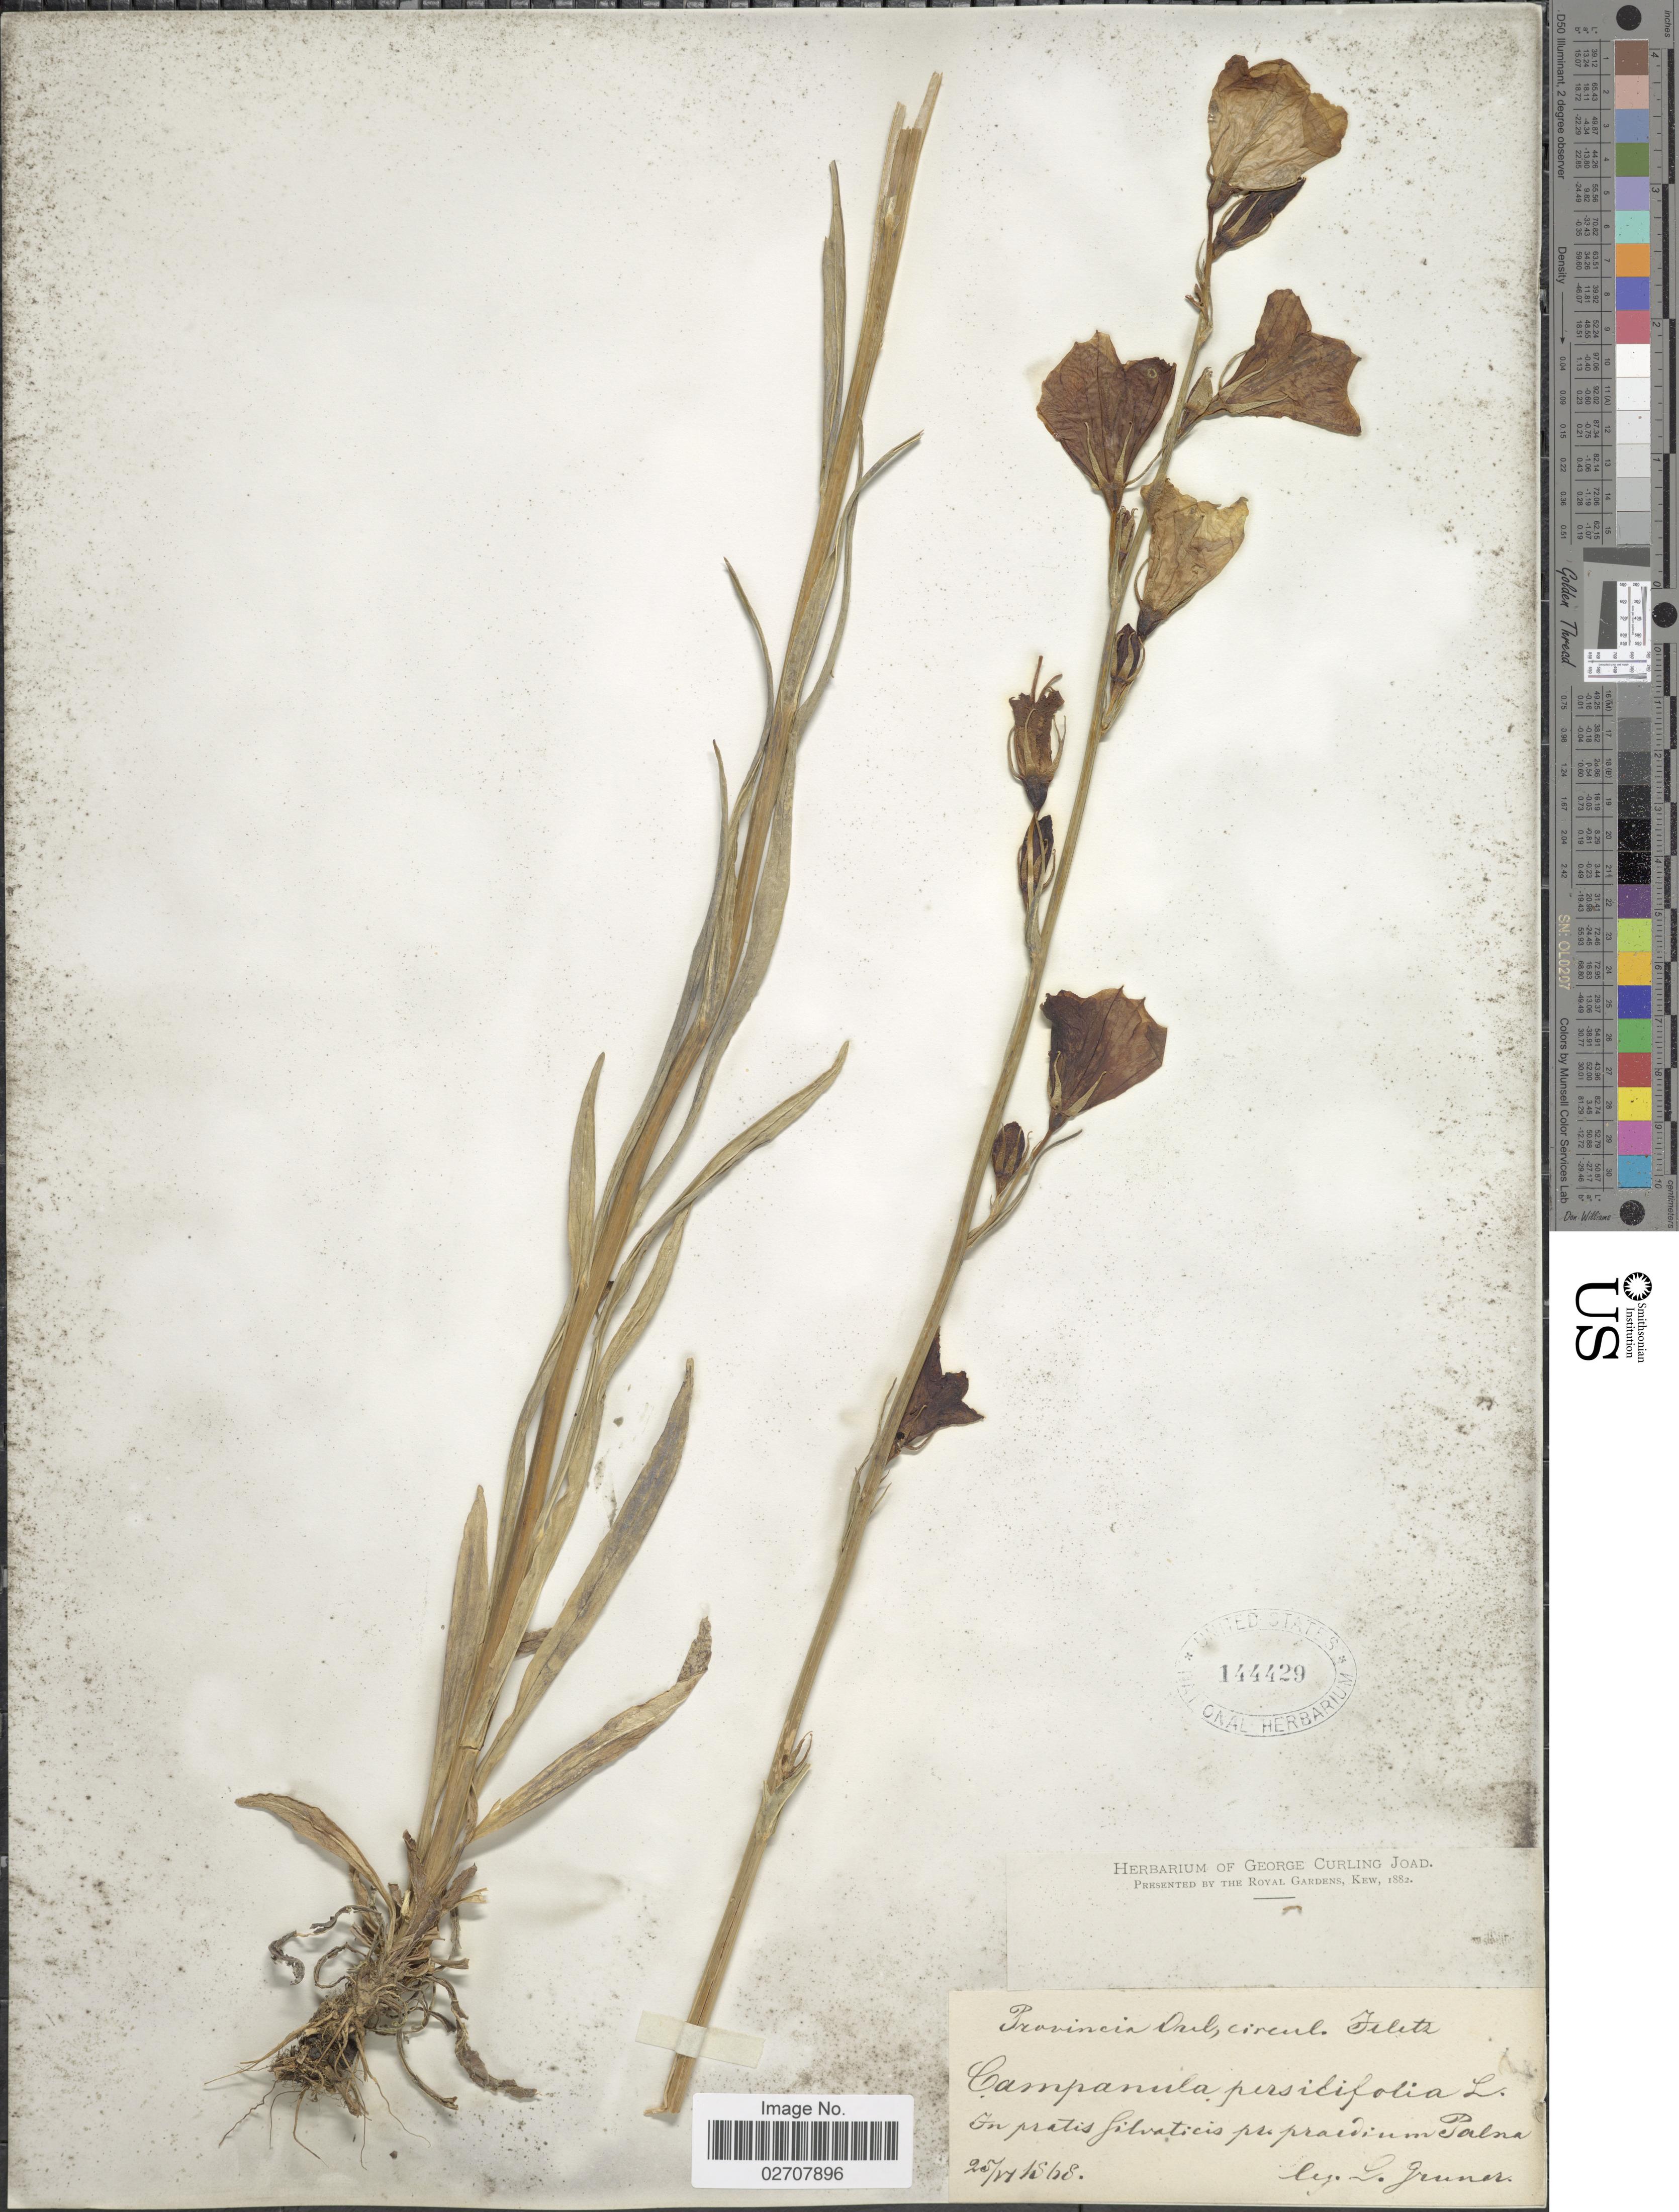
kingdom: Plantae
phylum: Tracheophyta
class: Magnoliopsida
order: Asterales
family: Campanulaceae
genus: Campanula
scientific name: Campanula persicifolia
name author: L.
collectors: L. F. Gruner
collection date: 1868-06-25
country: Russian Federation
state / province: Lipetsk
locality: Provincia Orel, circul Feletz (Yelets), In pratis silvaticis pr. Praedium Palna.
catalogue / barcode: US 144429